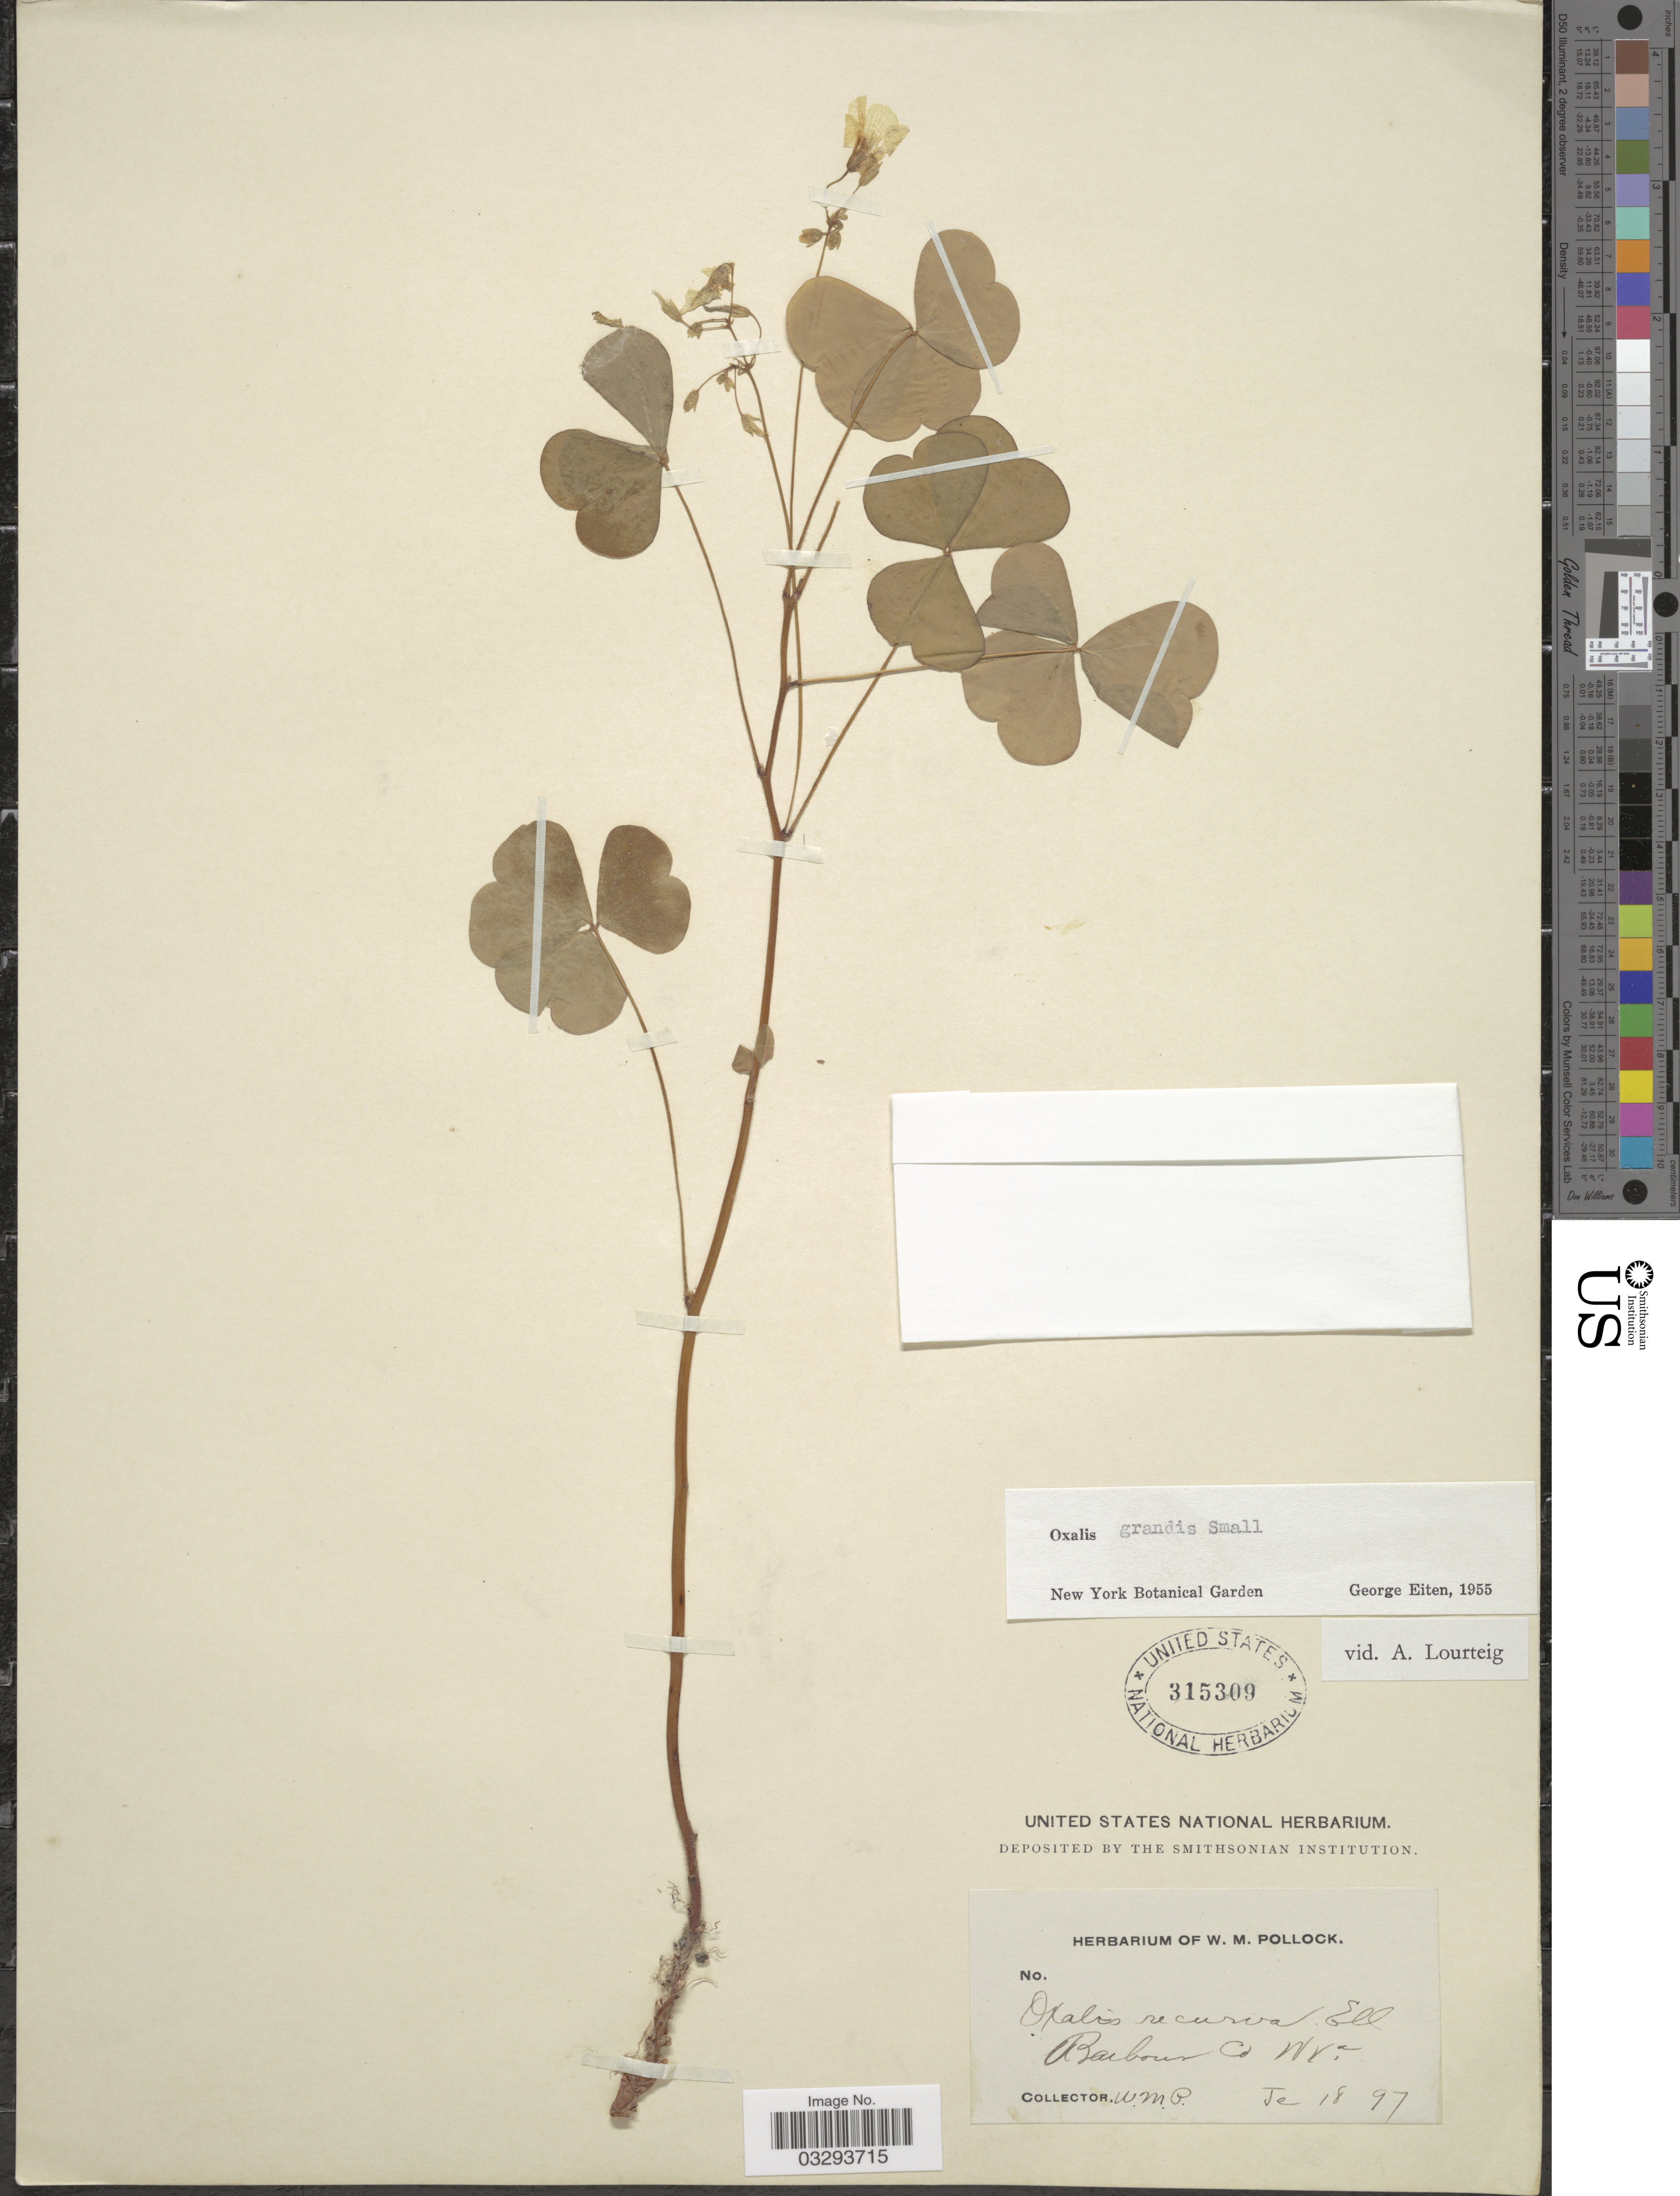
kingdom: Plantae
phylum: Tracheophyta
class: Magnoliopsida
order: Oxalidales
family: Oxalidaceae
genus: Oxalis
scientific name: Oxalis grandis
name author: Small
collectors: W. M. Pollock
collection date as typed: Transcribed d/m/y: 18/6/97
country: United States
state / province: West Virginia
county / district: Barbour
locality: Barbour Co.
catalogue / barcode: US 315309